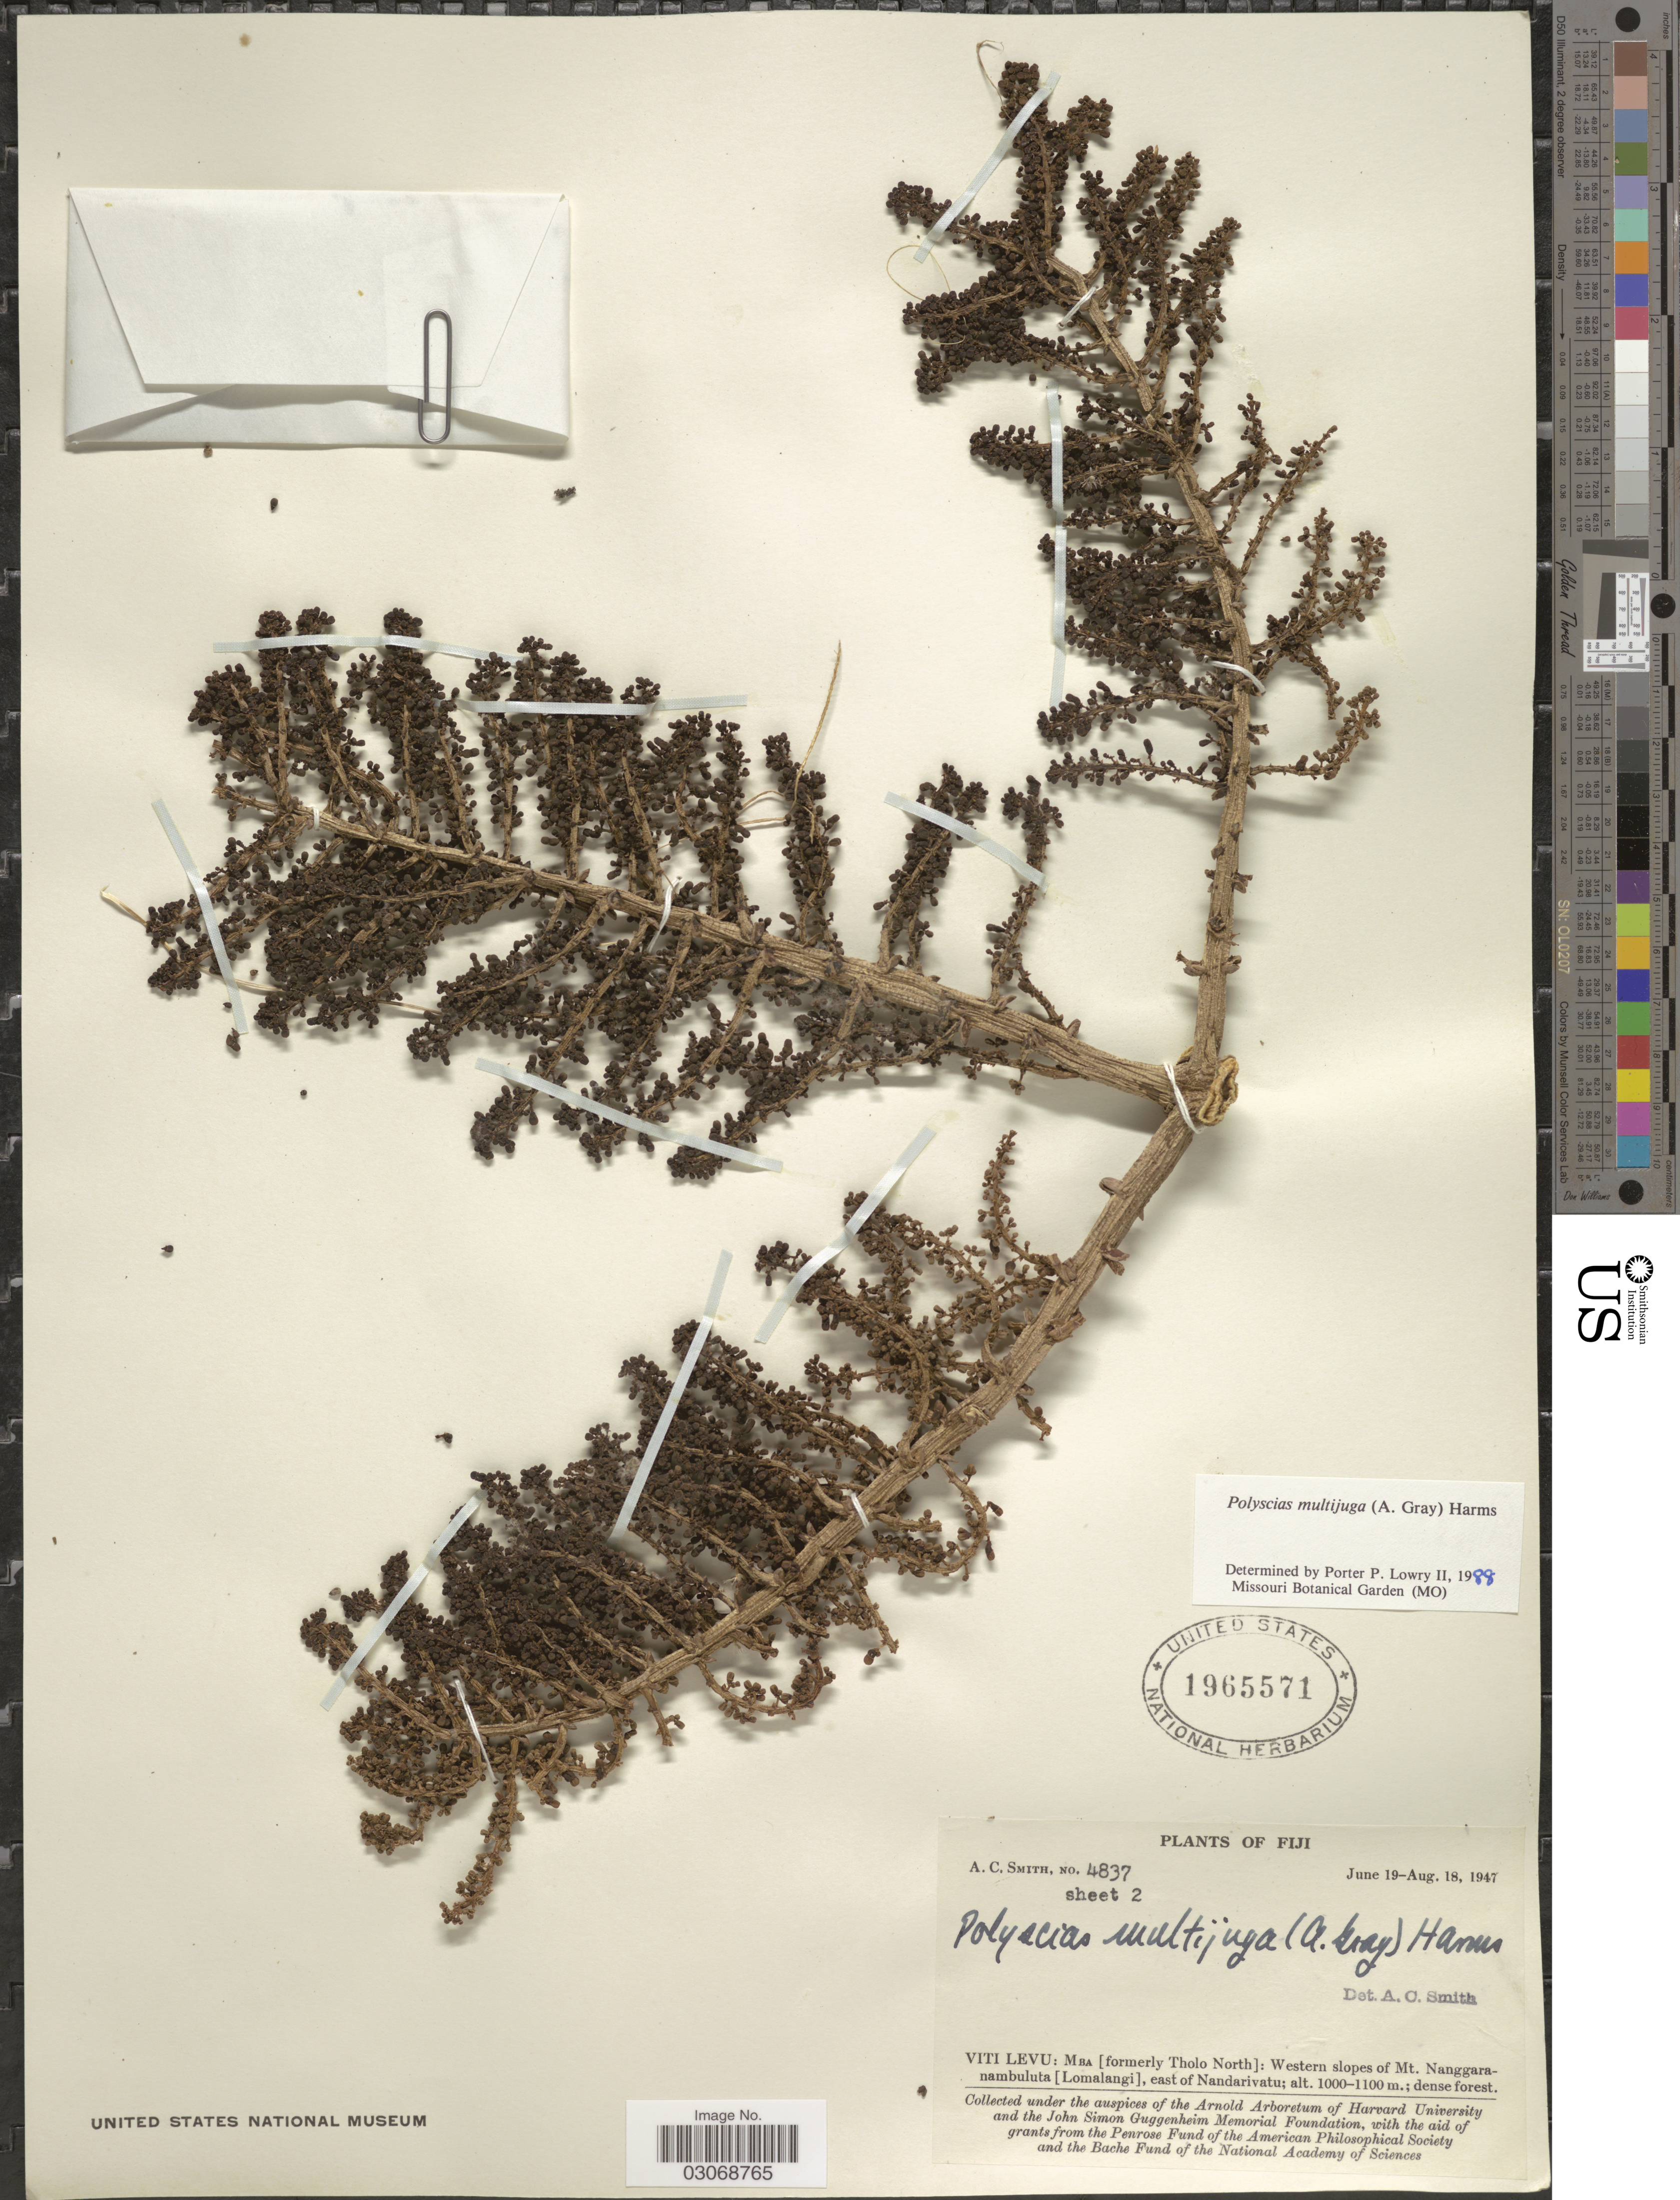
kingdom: Plantae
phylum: Tracheophyta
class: Magnoliopsida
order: Apiales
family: Araliaceae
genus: Polyscias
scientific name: Polyscias multijuga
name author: Harms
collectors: A. C. Smith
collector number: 4837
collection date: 1947-06-19/1947-08-08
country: Fiji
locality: Viti Levu: Mba [formerly Tholo North]: Western slopes of Mt. Nanggaranambuluta [Lomalangi], east of Nandarivatu.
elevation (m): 1000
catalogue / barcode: US 1965571